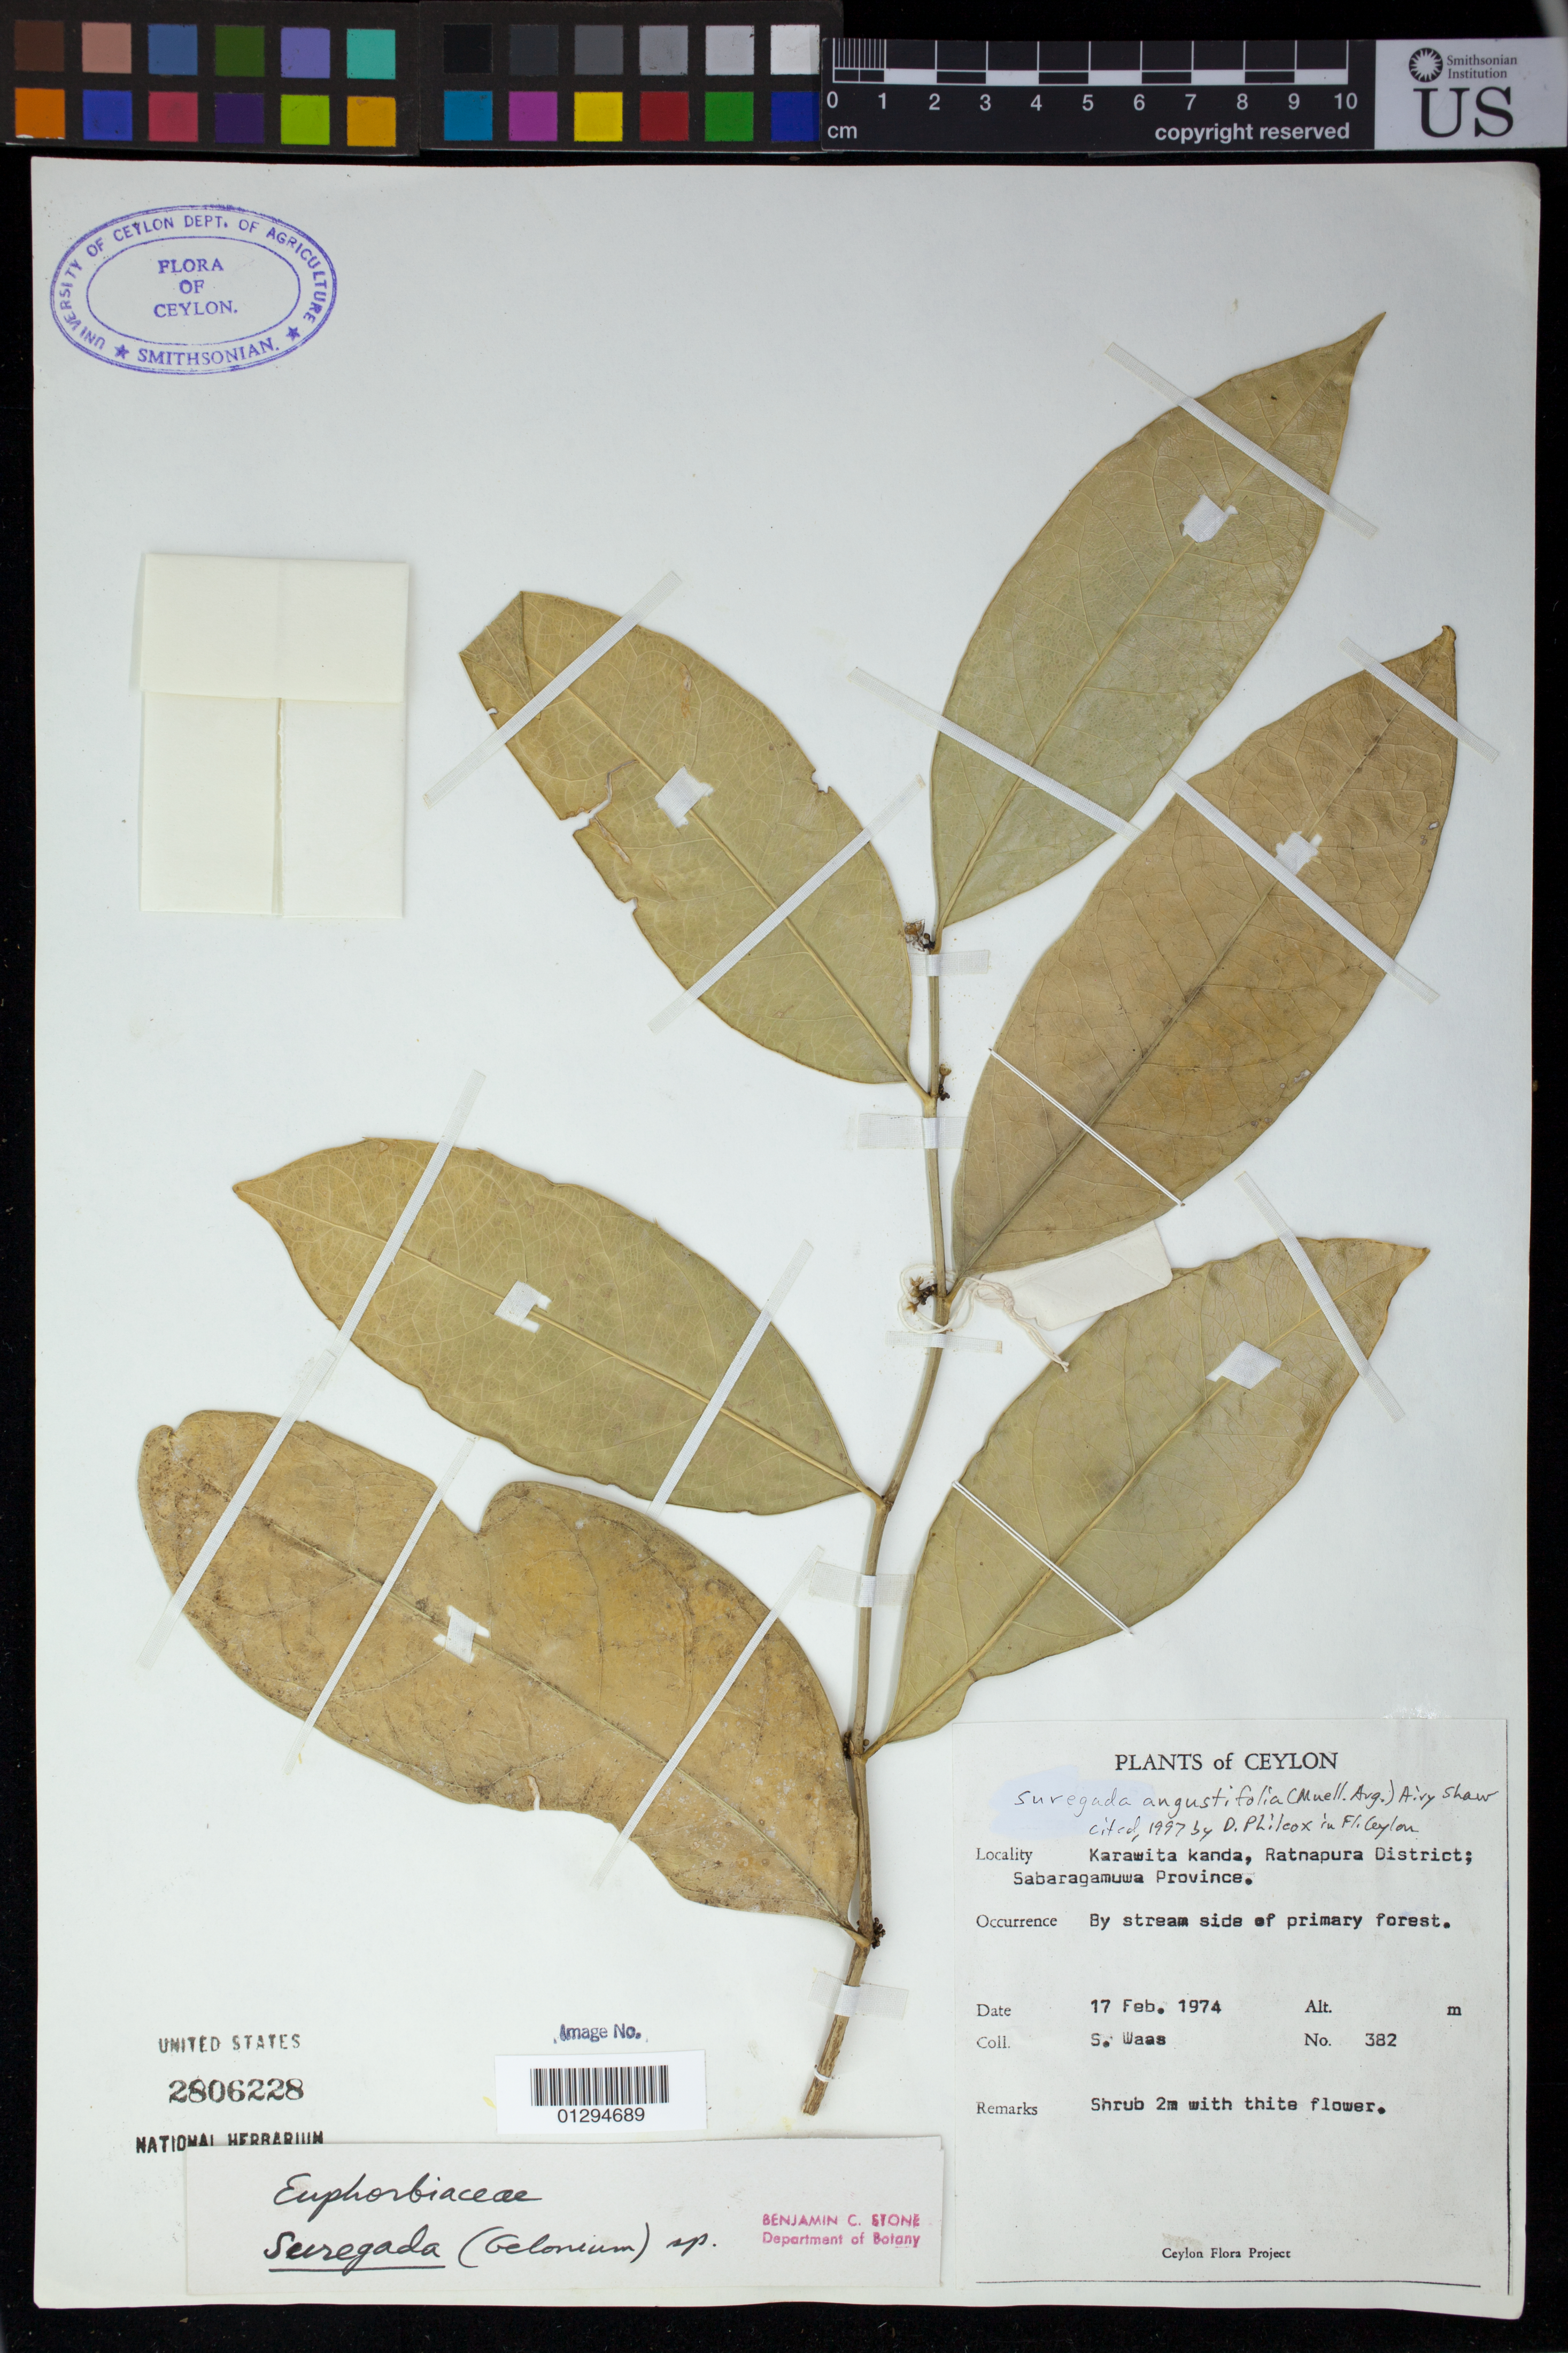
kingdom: Plantae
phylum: Tracheophyta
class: Magnoliopsida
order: Malpighiales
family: Euphorbiaceae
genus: Suregada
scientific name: Suregada angustifolia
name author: Müll. Arg.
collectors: S. Waas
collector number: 382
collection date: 1974-02-17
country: Sri Lanka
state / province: Sabaragamuwa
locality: Karawita kanta, Ratnapura District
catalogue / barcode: US 2806228